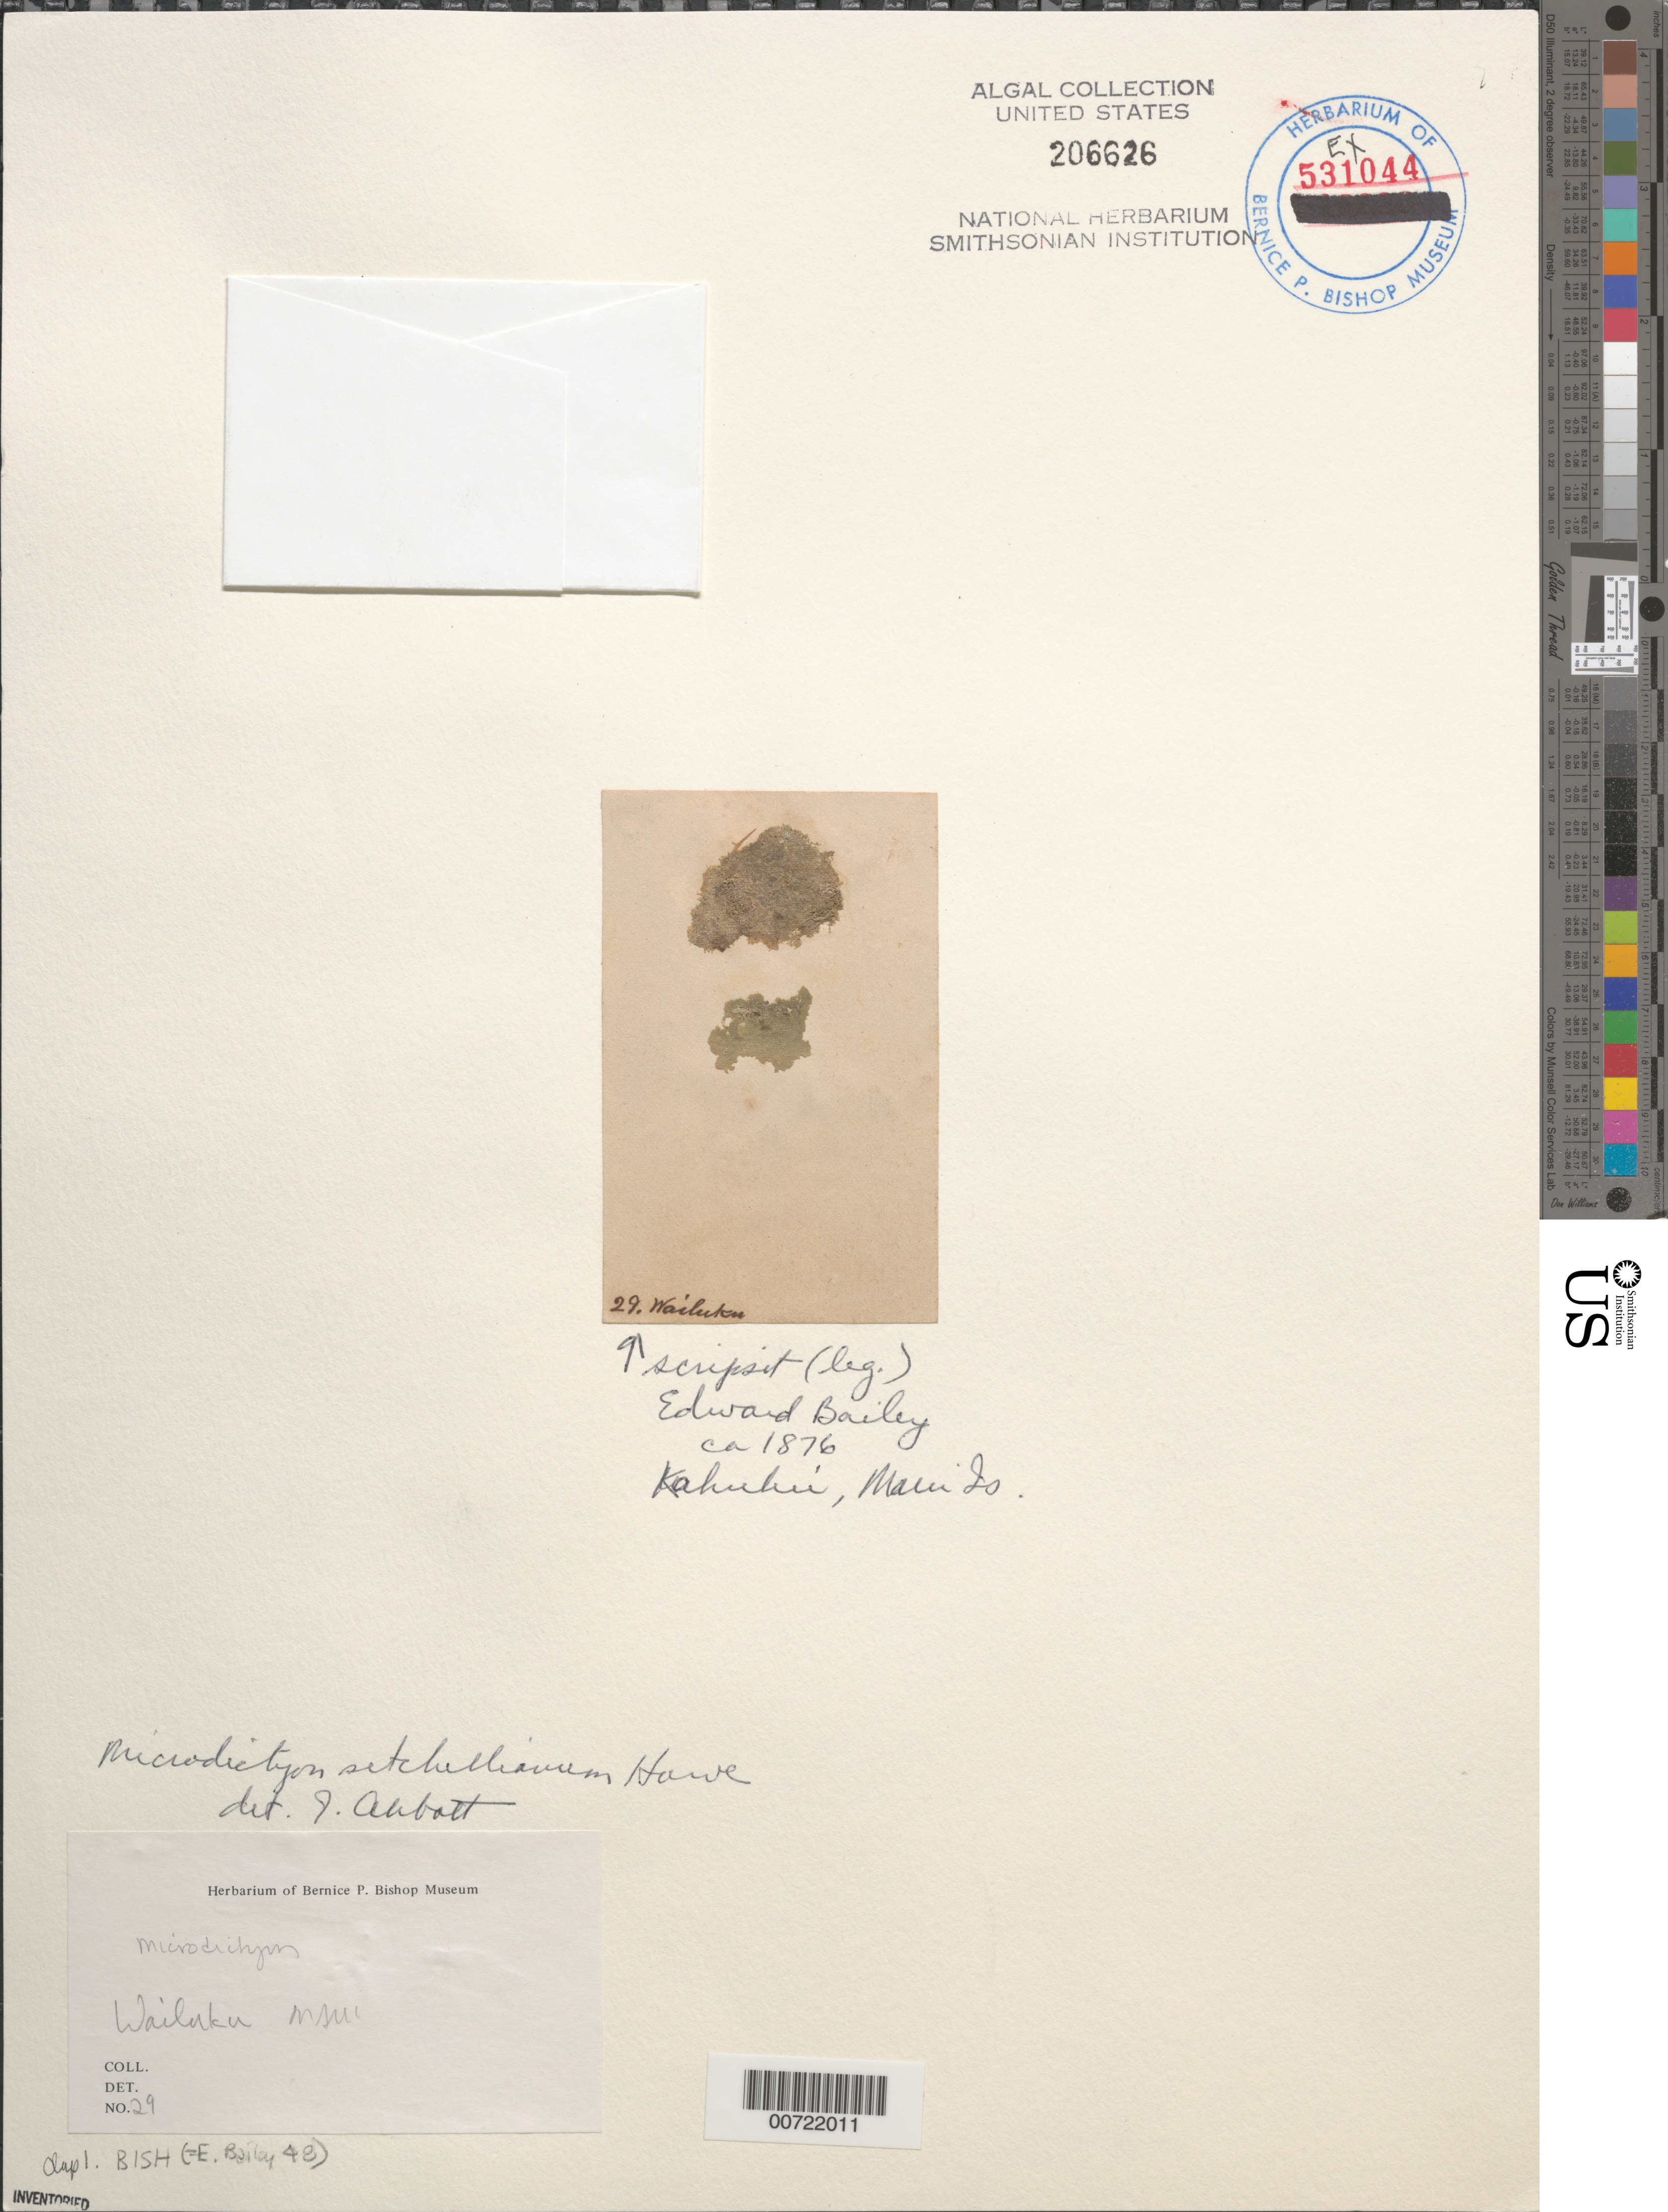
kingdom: Plantae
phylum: Chlorophyta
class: Ulvophyceae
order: Cladophorales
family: Anadyomenaceae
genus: Microdictyon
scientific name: Microdictyon setchellianum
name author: M. Howe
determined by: Abbott, Isabella A.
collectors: E. Bailey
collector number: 29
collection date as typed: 1876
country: United States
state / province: Hawaii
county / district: Maui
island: Maui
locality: Wailuku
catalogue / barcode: US 206626